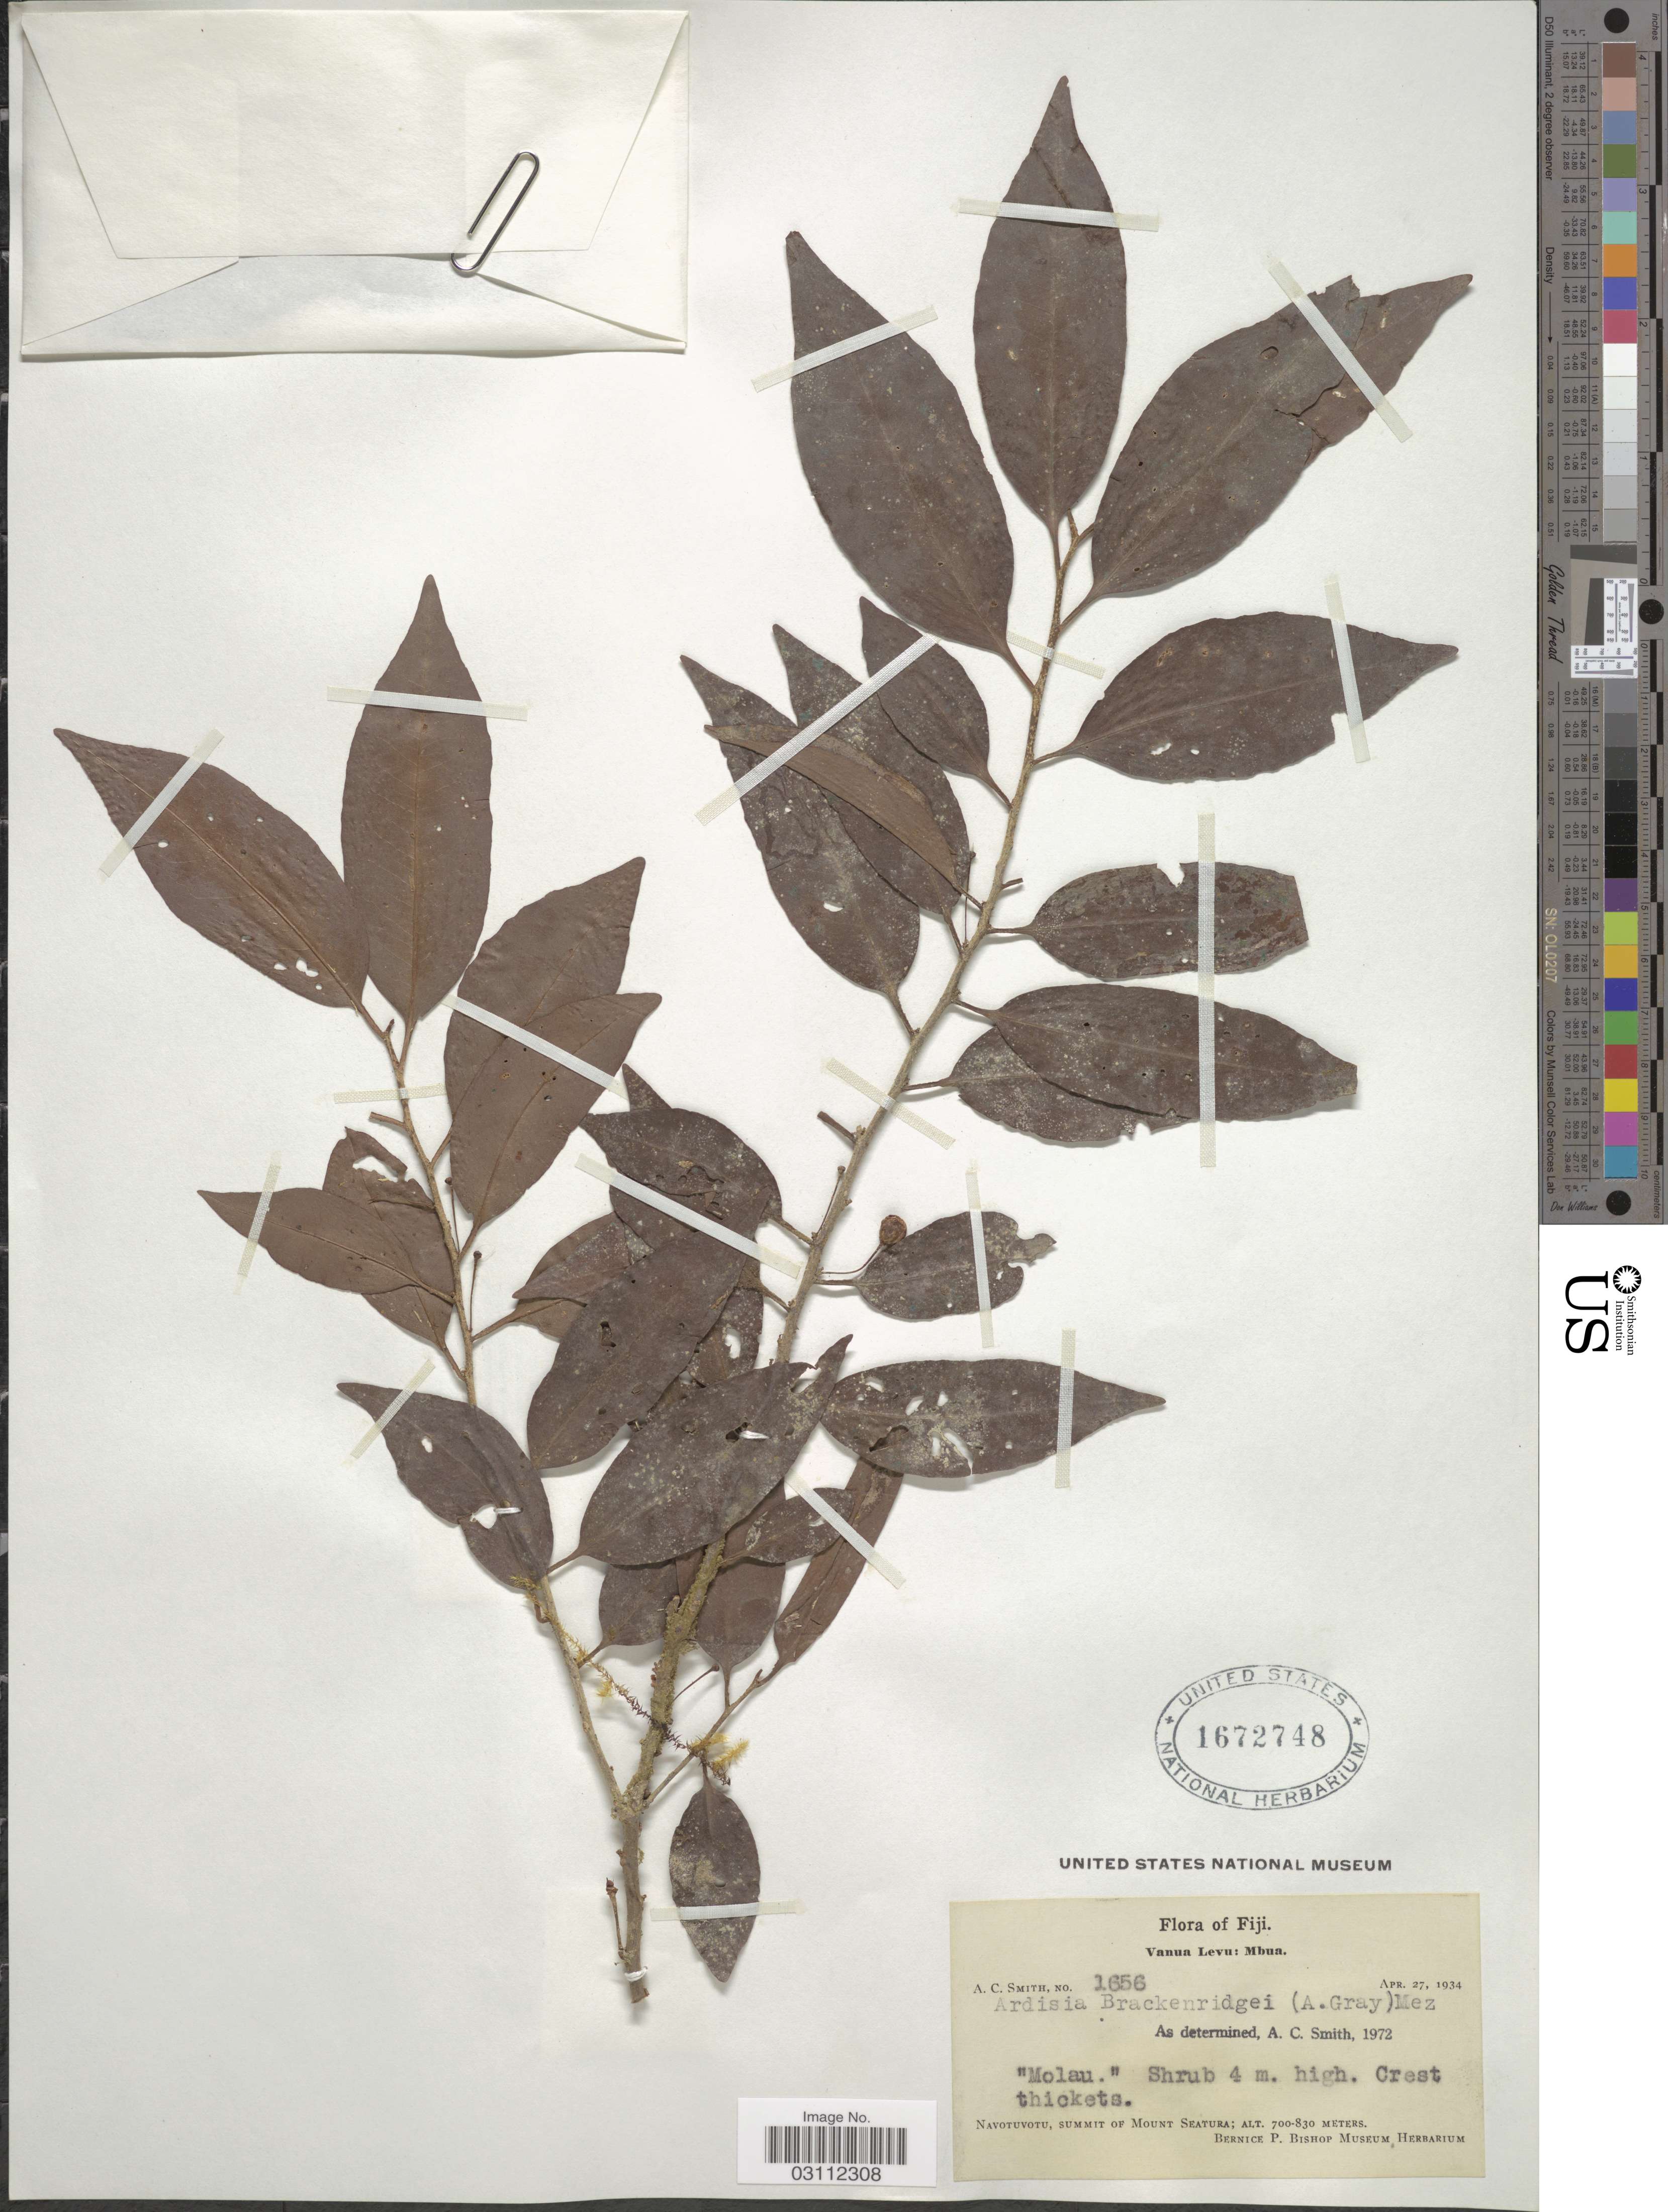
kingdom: Plantae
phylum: Tracheophyta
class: Magnoliopsida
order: Ericales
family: Primulaceae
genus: Ardisia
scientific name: Ardisia brackenridgei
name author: (A. Gray) Mez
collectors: A. C. Smith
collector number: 1656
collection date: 1934-04-27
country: Fiji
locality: Vanua Levu: Mbua. Navotuvotu, summit of Mount Seatura.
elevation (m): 700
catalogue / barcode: US 1672748